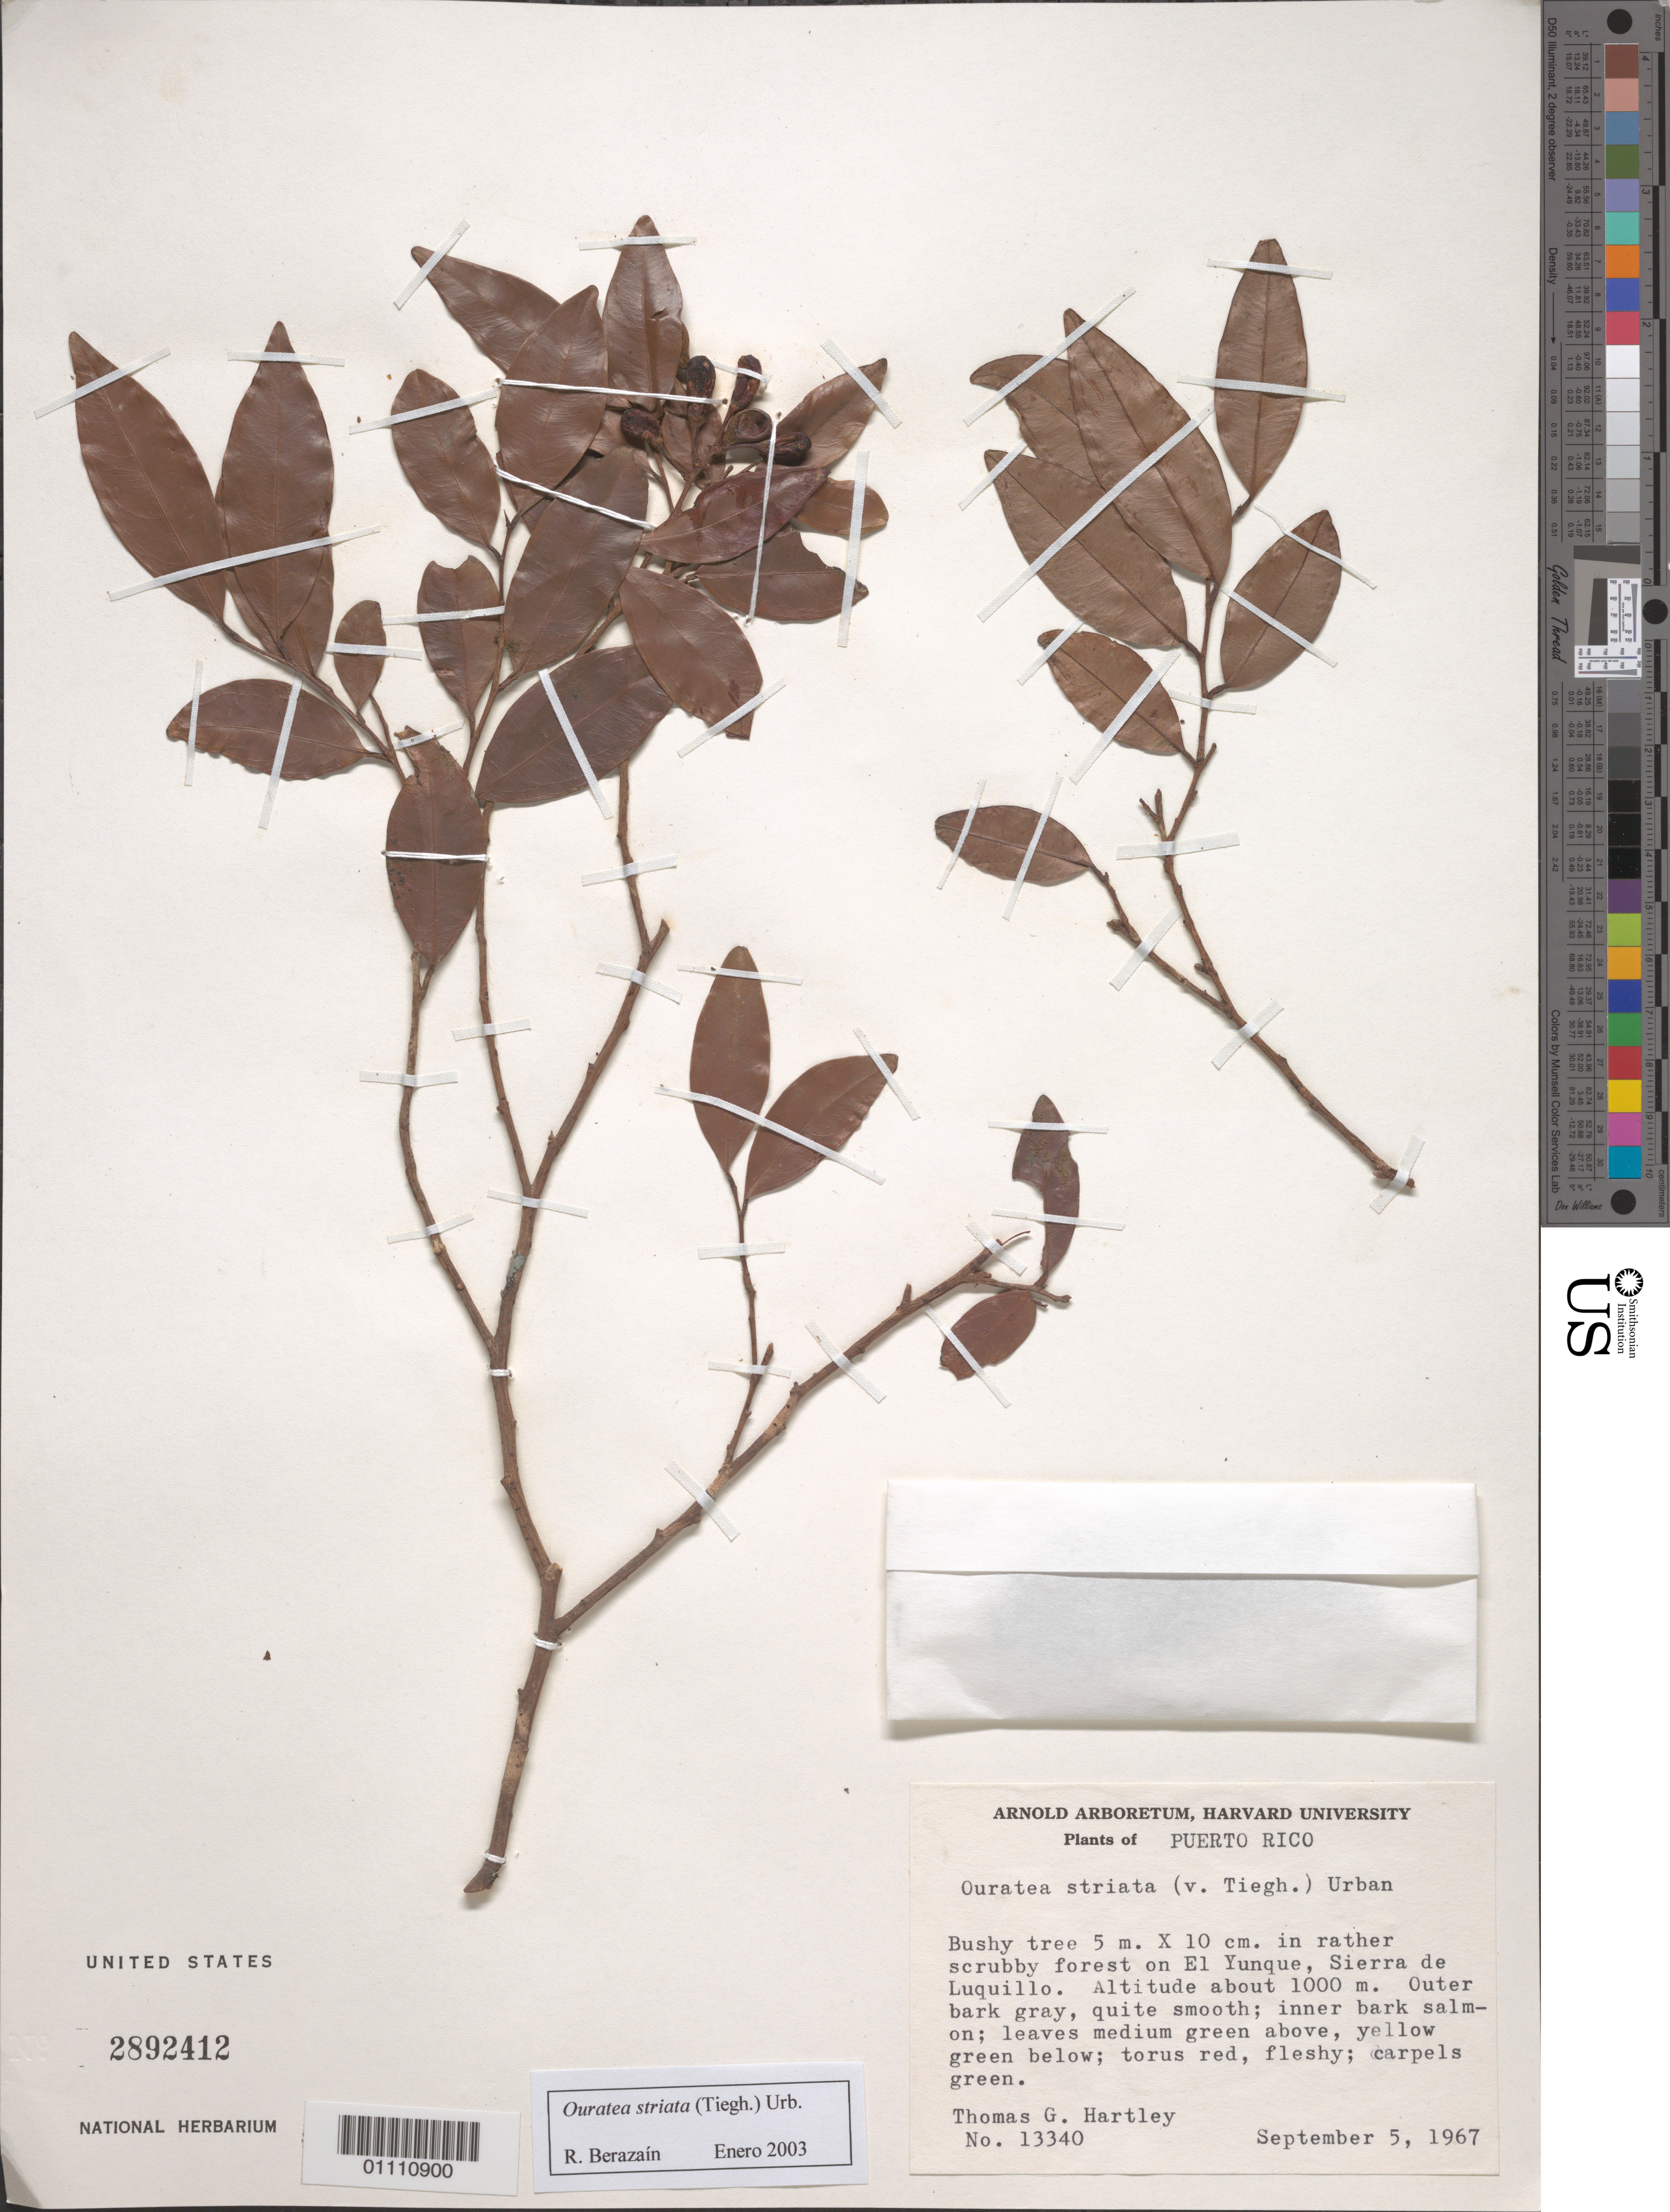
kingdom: Plantae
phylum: Tracheophyta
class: Magnoliopsida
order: Malpighiales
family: Ochnaceae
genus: Ouratea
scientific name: Ouratea striata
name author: (Tiegh.) Urb.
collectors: T. G. Hartley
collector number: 13340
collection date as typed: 05 Sep 1967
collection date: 1967-09-05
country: Puerto Rico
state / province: Luquillo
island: Puerto Rico I.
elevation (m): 1000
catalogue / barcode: US 2892412